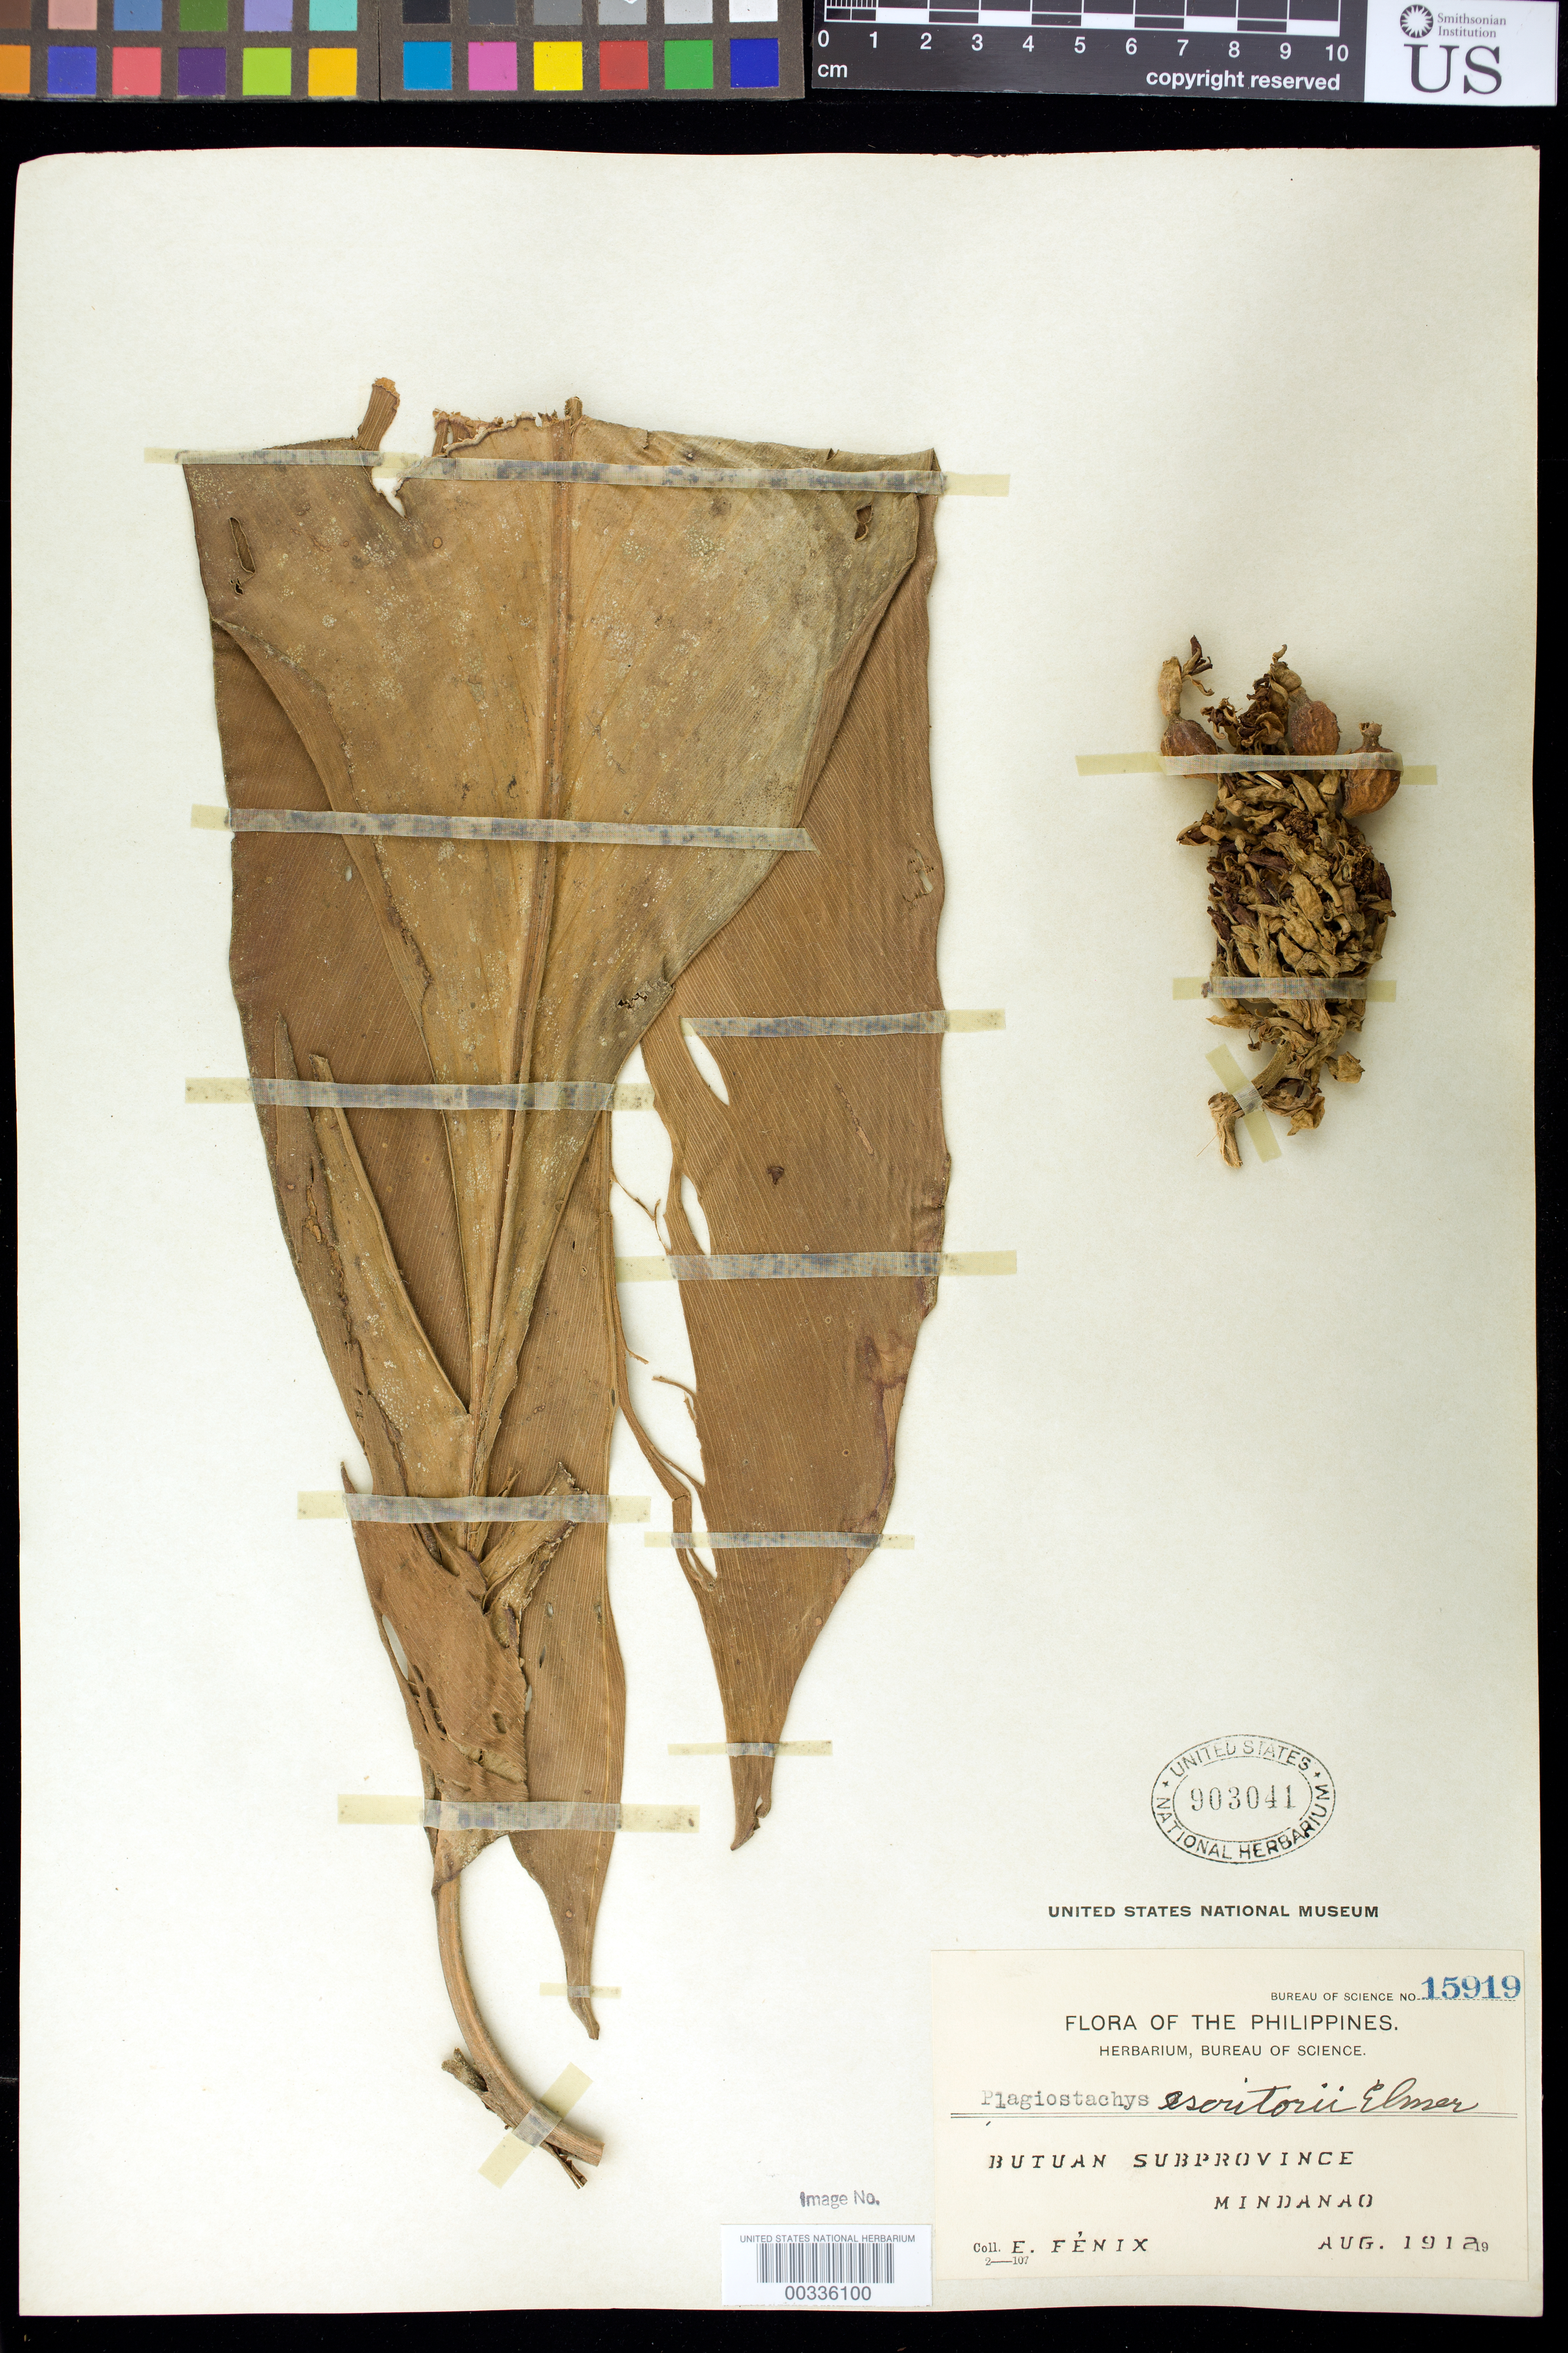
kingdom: Plantae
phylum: Tracheophyta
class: Liliopsida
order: Zingiberales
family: Zingiberaceae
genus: Plagiostachys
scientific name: Plagiostachys escritorii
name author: Elmer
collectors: E. Fenix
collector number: Bur. Sci. 15919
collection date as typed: Aug 1912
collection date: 1912-08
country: Philippines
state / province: Caraga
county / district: Agusan del Norte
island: Mindanao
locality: Butuan subprov. [= Butuan City (province)]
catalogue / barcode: US 903041